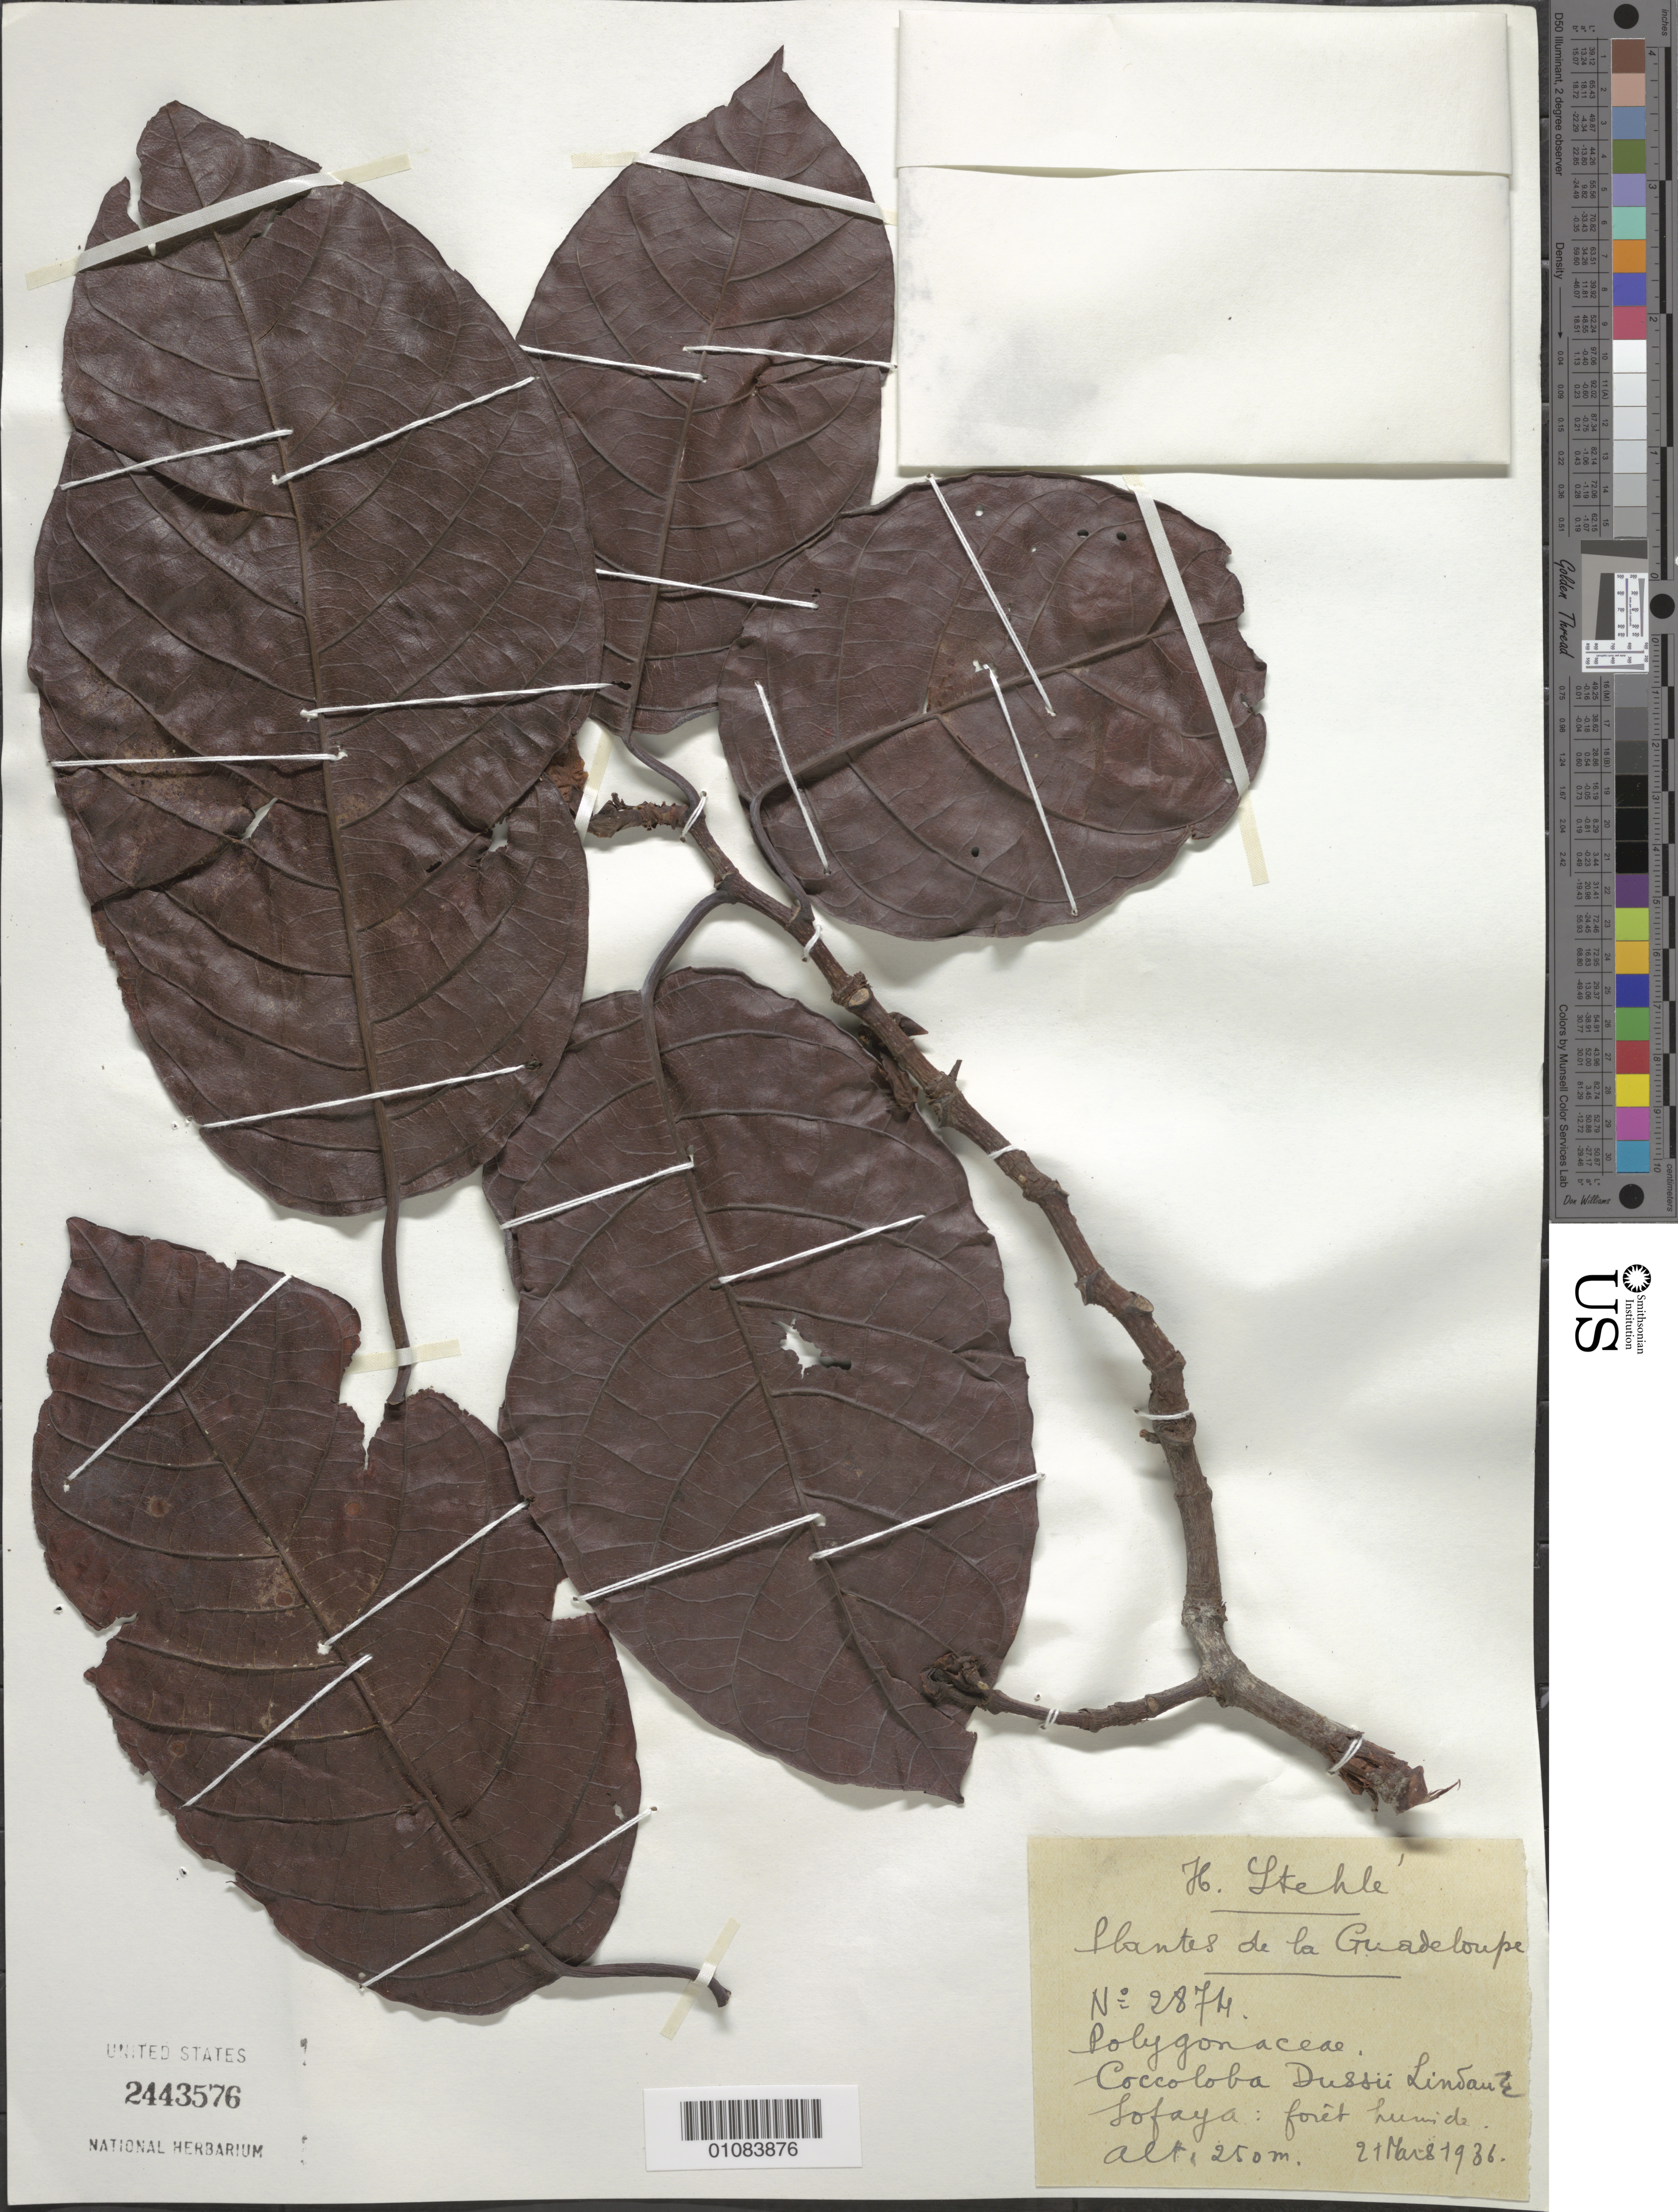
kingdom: Plantae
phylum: Tracheophyta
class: Magnoliopsida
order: Caryophyllales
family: Polygonaceae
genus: Coccoloba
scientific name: Coccoloba dussii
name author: Lindau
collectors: H. Stehlé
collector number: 2874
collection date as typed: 21 Mar 1936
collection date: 1936-03-21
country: Guadeloupe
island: Basse Terre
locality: Sofaya (sofaia?)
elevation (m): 250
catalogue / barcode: US 2443576